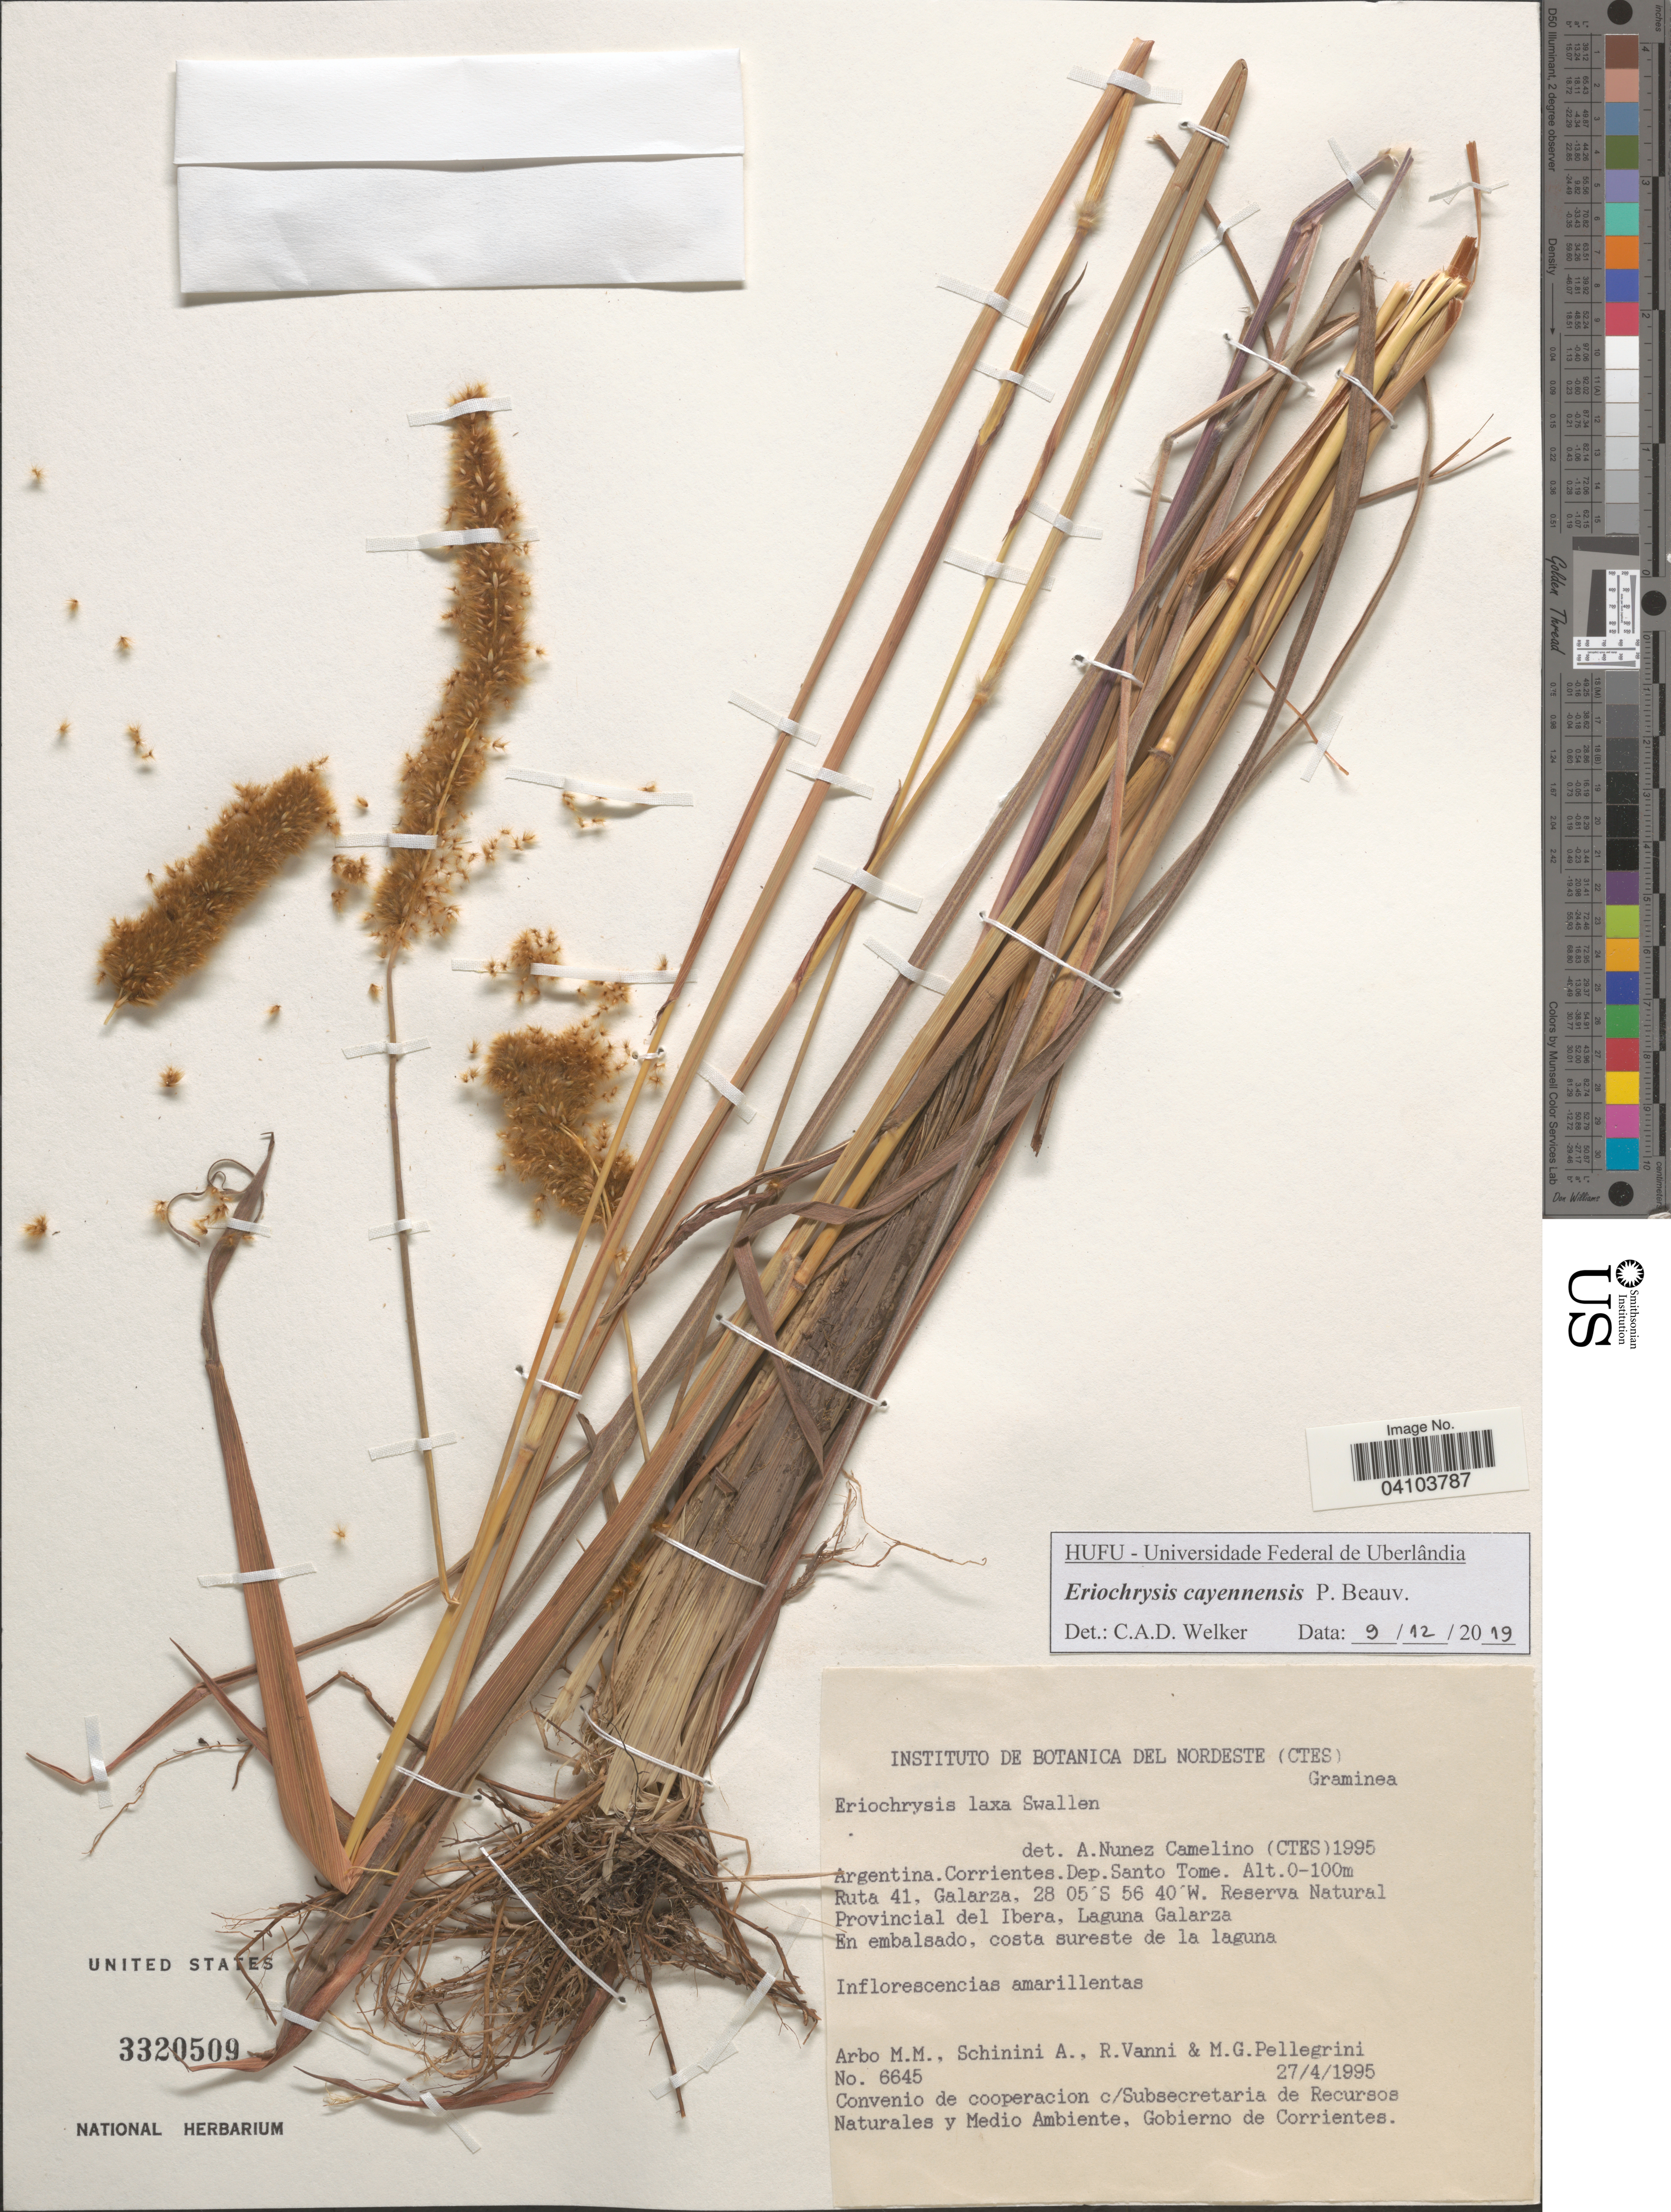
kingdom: Plantae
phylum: Tracheophyta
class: Liliopsida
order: Poales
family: Poaceae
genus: Eriochrysis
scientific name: Eriochrysis cayennensis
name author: P. Beauv.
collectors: M. M. Arbo, A. Schinini, R. Vanni & M. Pellegrini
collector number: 6645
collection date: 1955-04-27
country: Argentina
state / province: Corrientes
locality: Dep. Santo Tome. Ruta 41, Galarza. Reserva Natural Provincial del Ibera, Laguna Galarza.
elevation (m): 0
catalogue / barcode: US 3320509